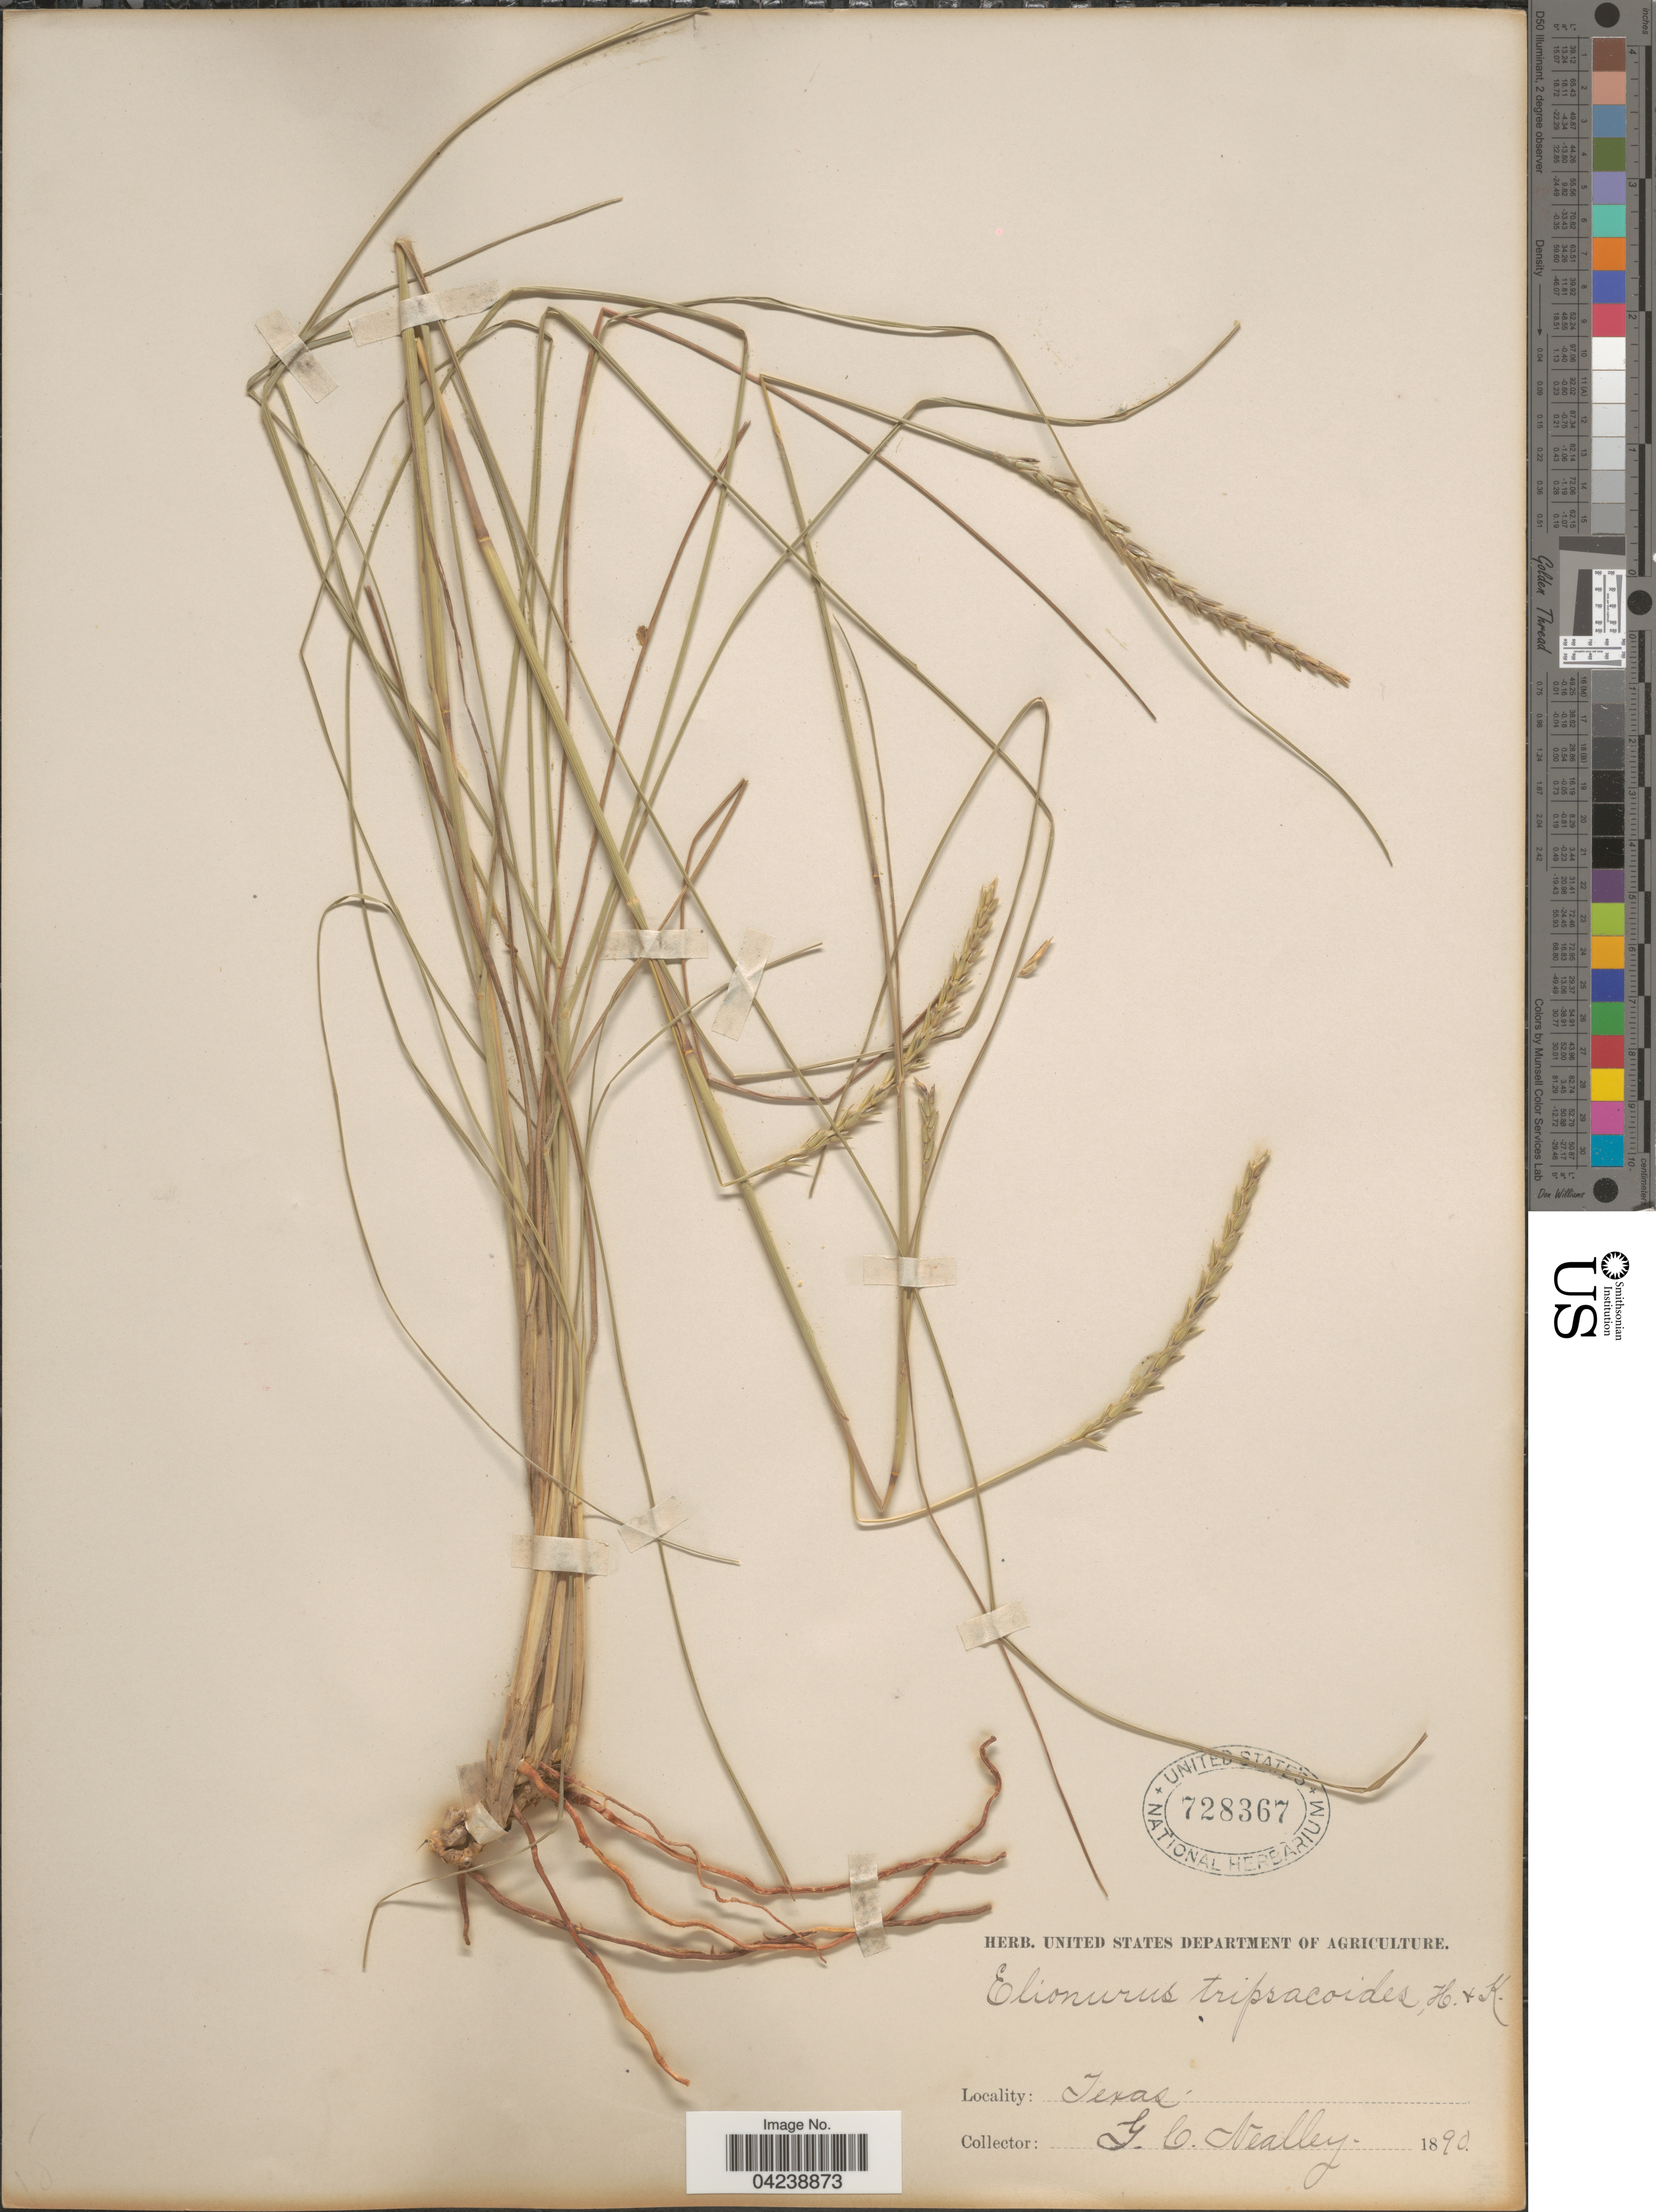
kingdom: Plantae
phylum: Tracheophyta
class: Liliopsida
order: Poales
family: Poaceae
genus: Elionurus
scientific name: Elionurus tripsacoides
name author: Humb. & Bonpl. ex Willd.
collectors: G. C. Nealley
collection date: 1890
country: United States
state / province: Texas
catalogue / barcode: US 728367